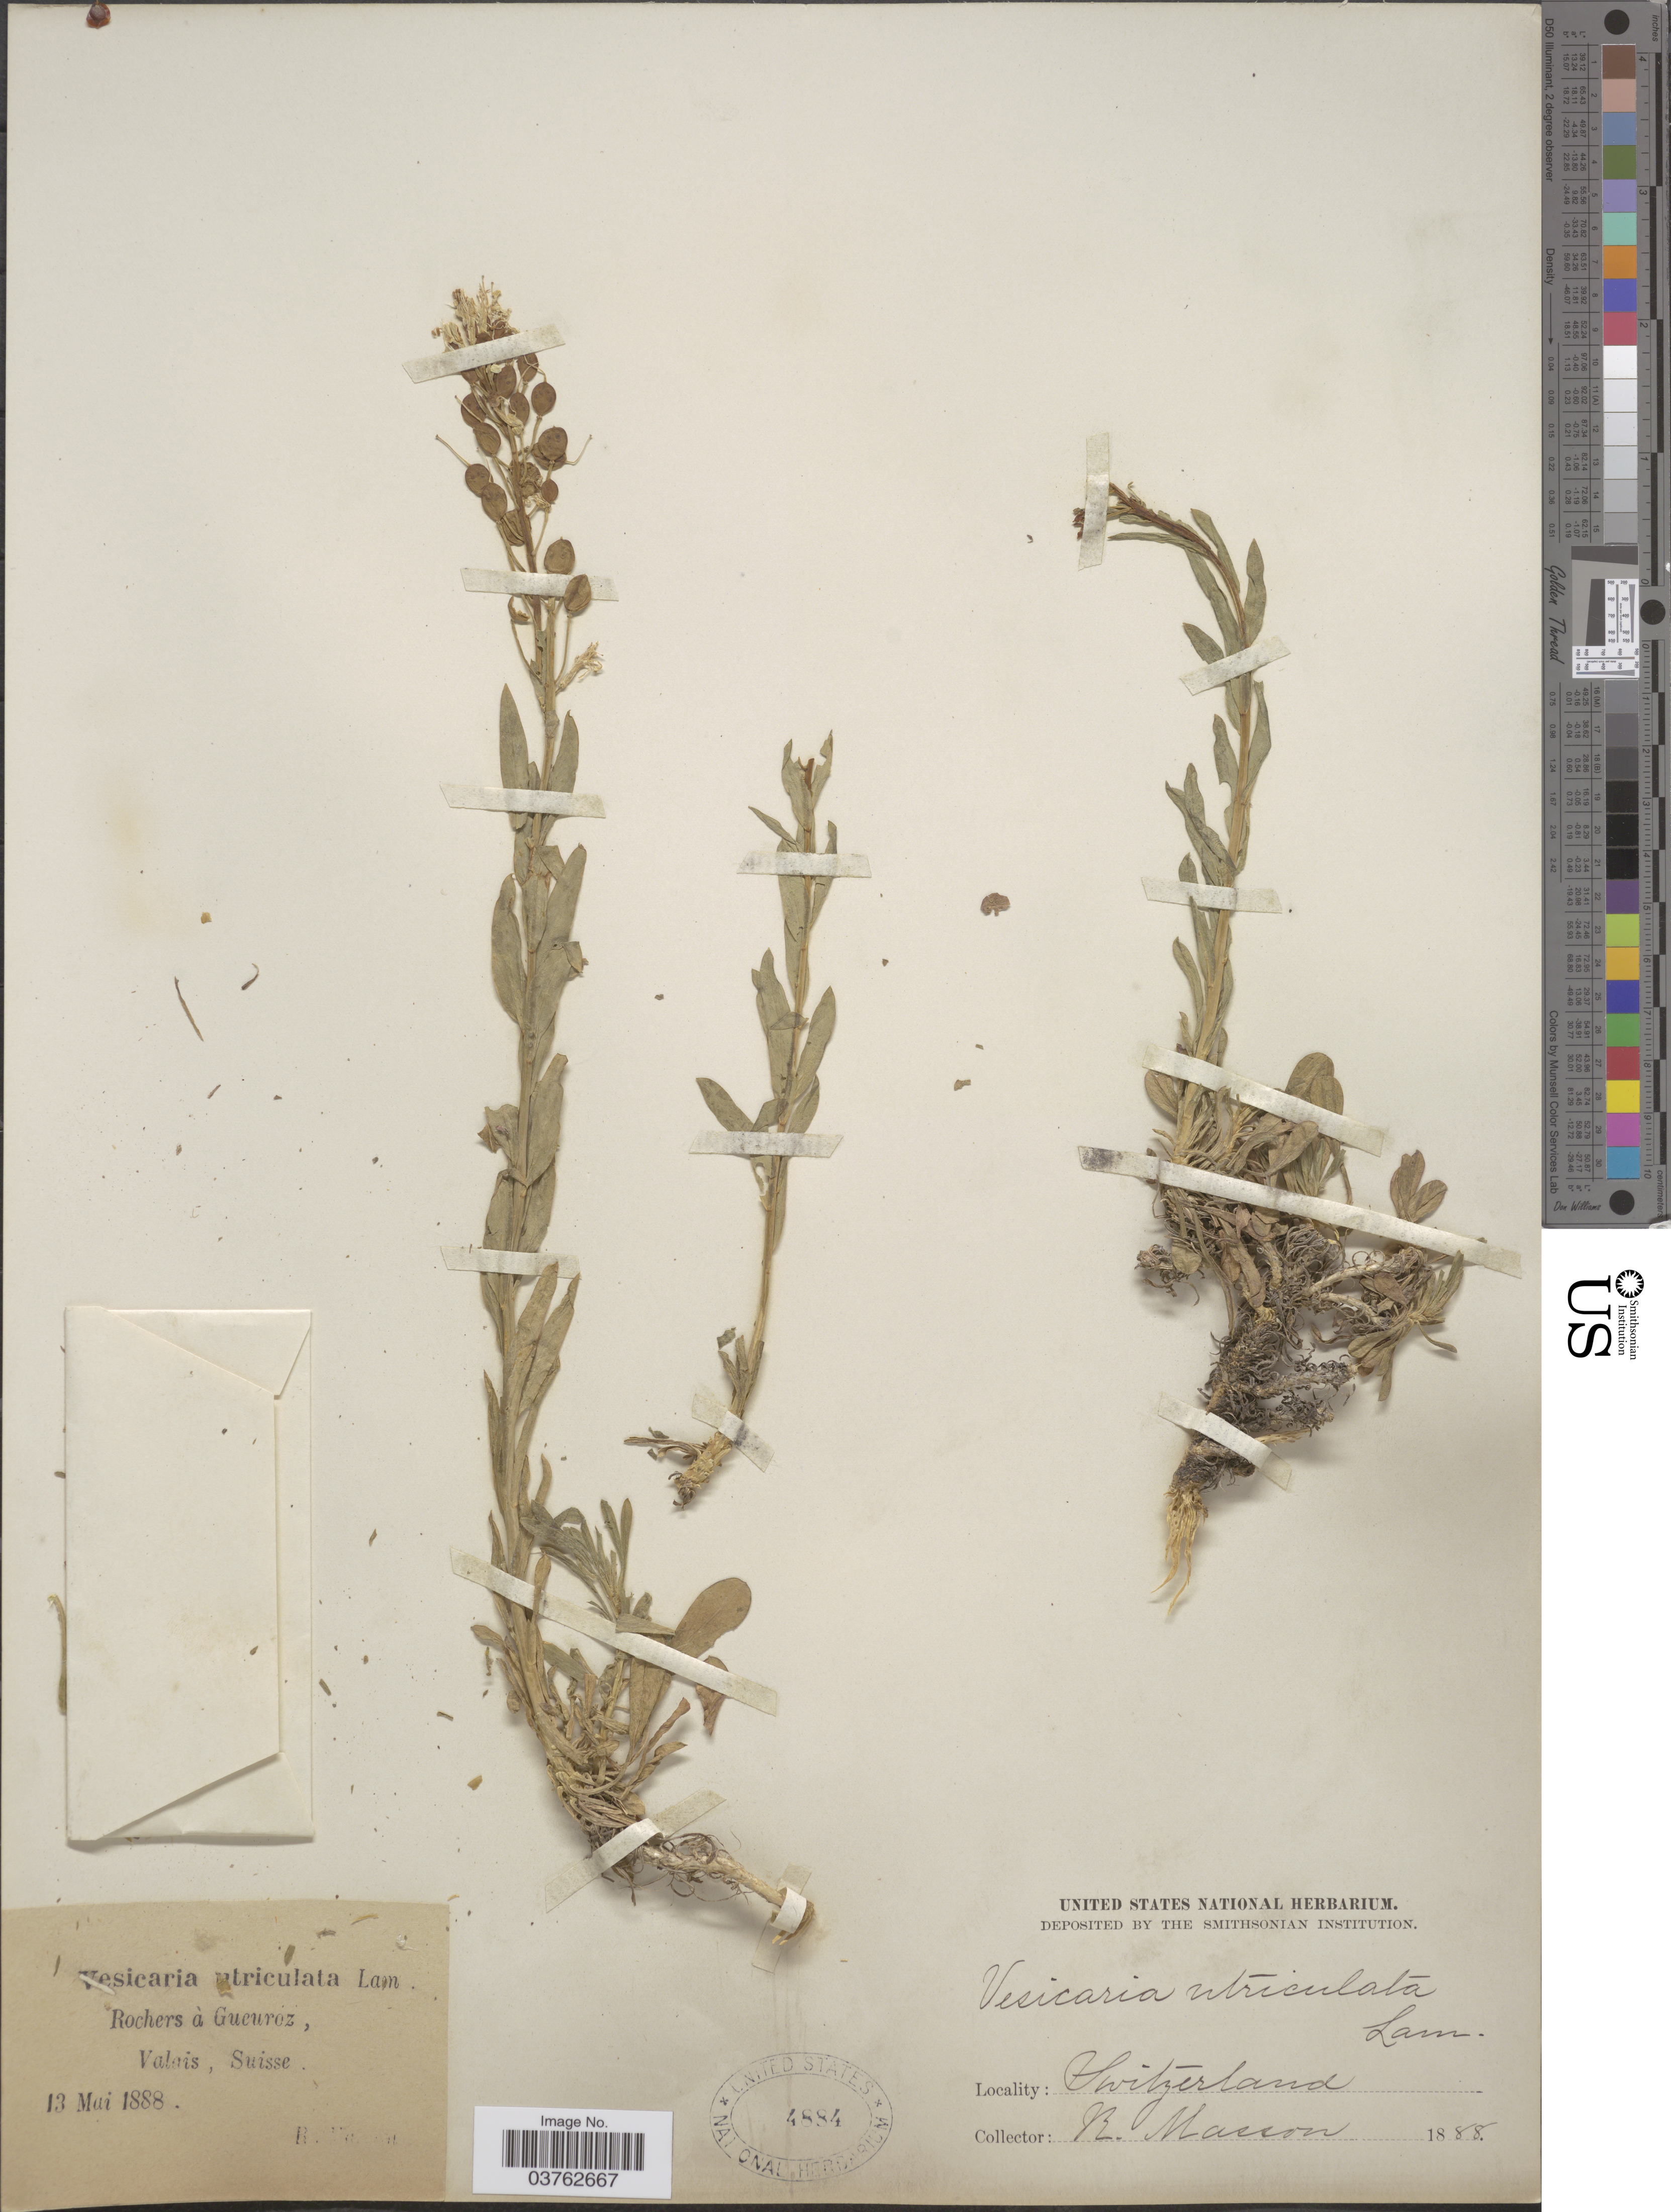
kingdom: Plantae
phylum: Tracheophyta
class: Magnoliopsida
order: Brassicales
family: Brassicaceae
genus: Physaria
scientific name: Physaria utriculata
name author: L.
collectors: R. Masson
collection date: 1888-05-13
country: Switzerland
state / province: Valais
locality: Rochers à Gueuroz, Suisse.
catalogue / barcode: US 4884